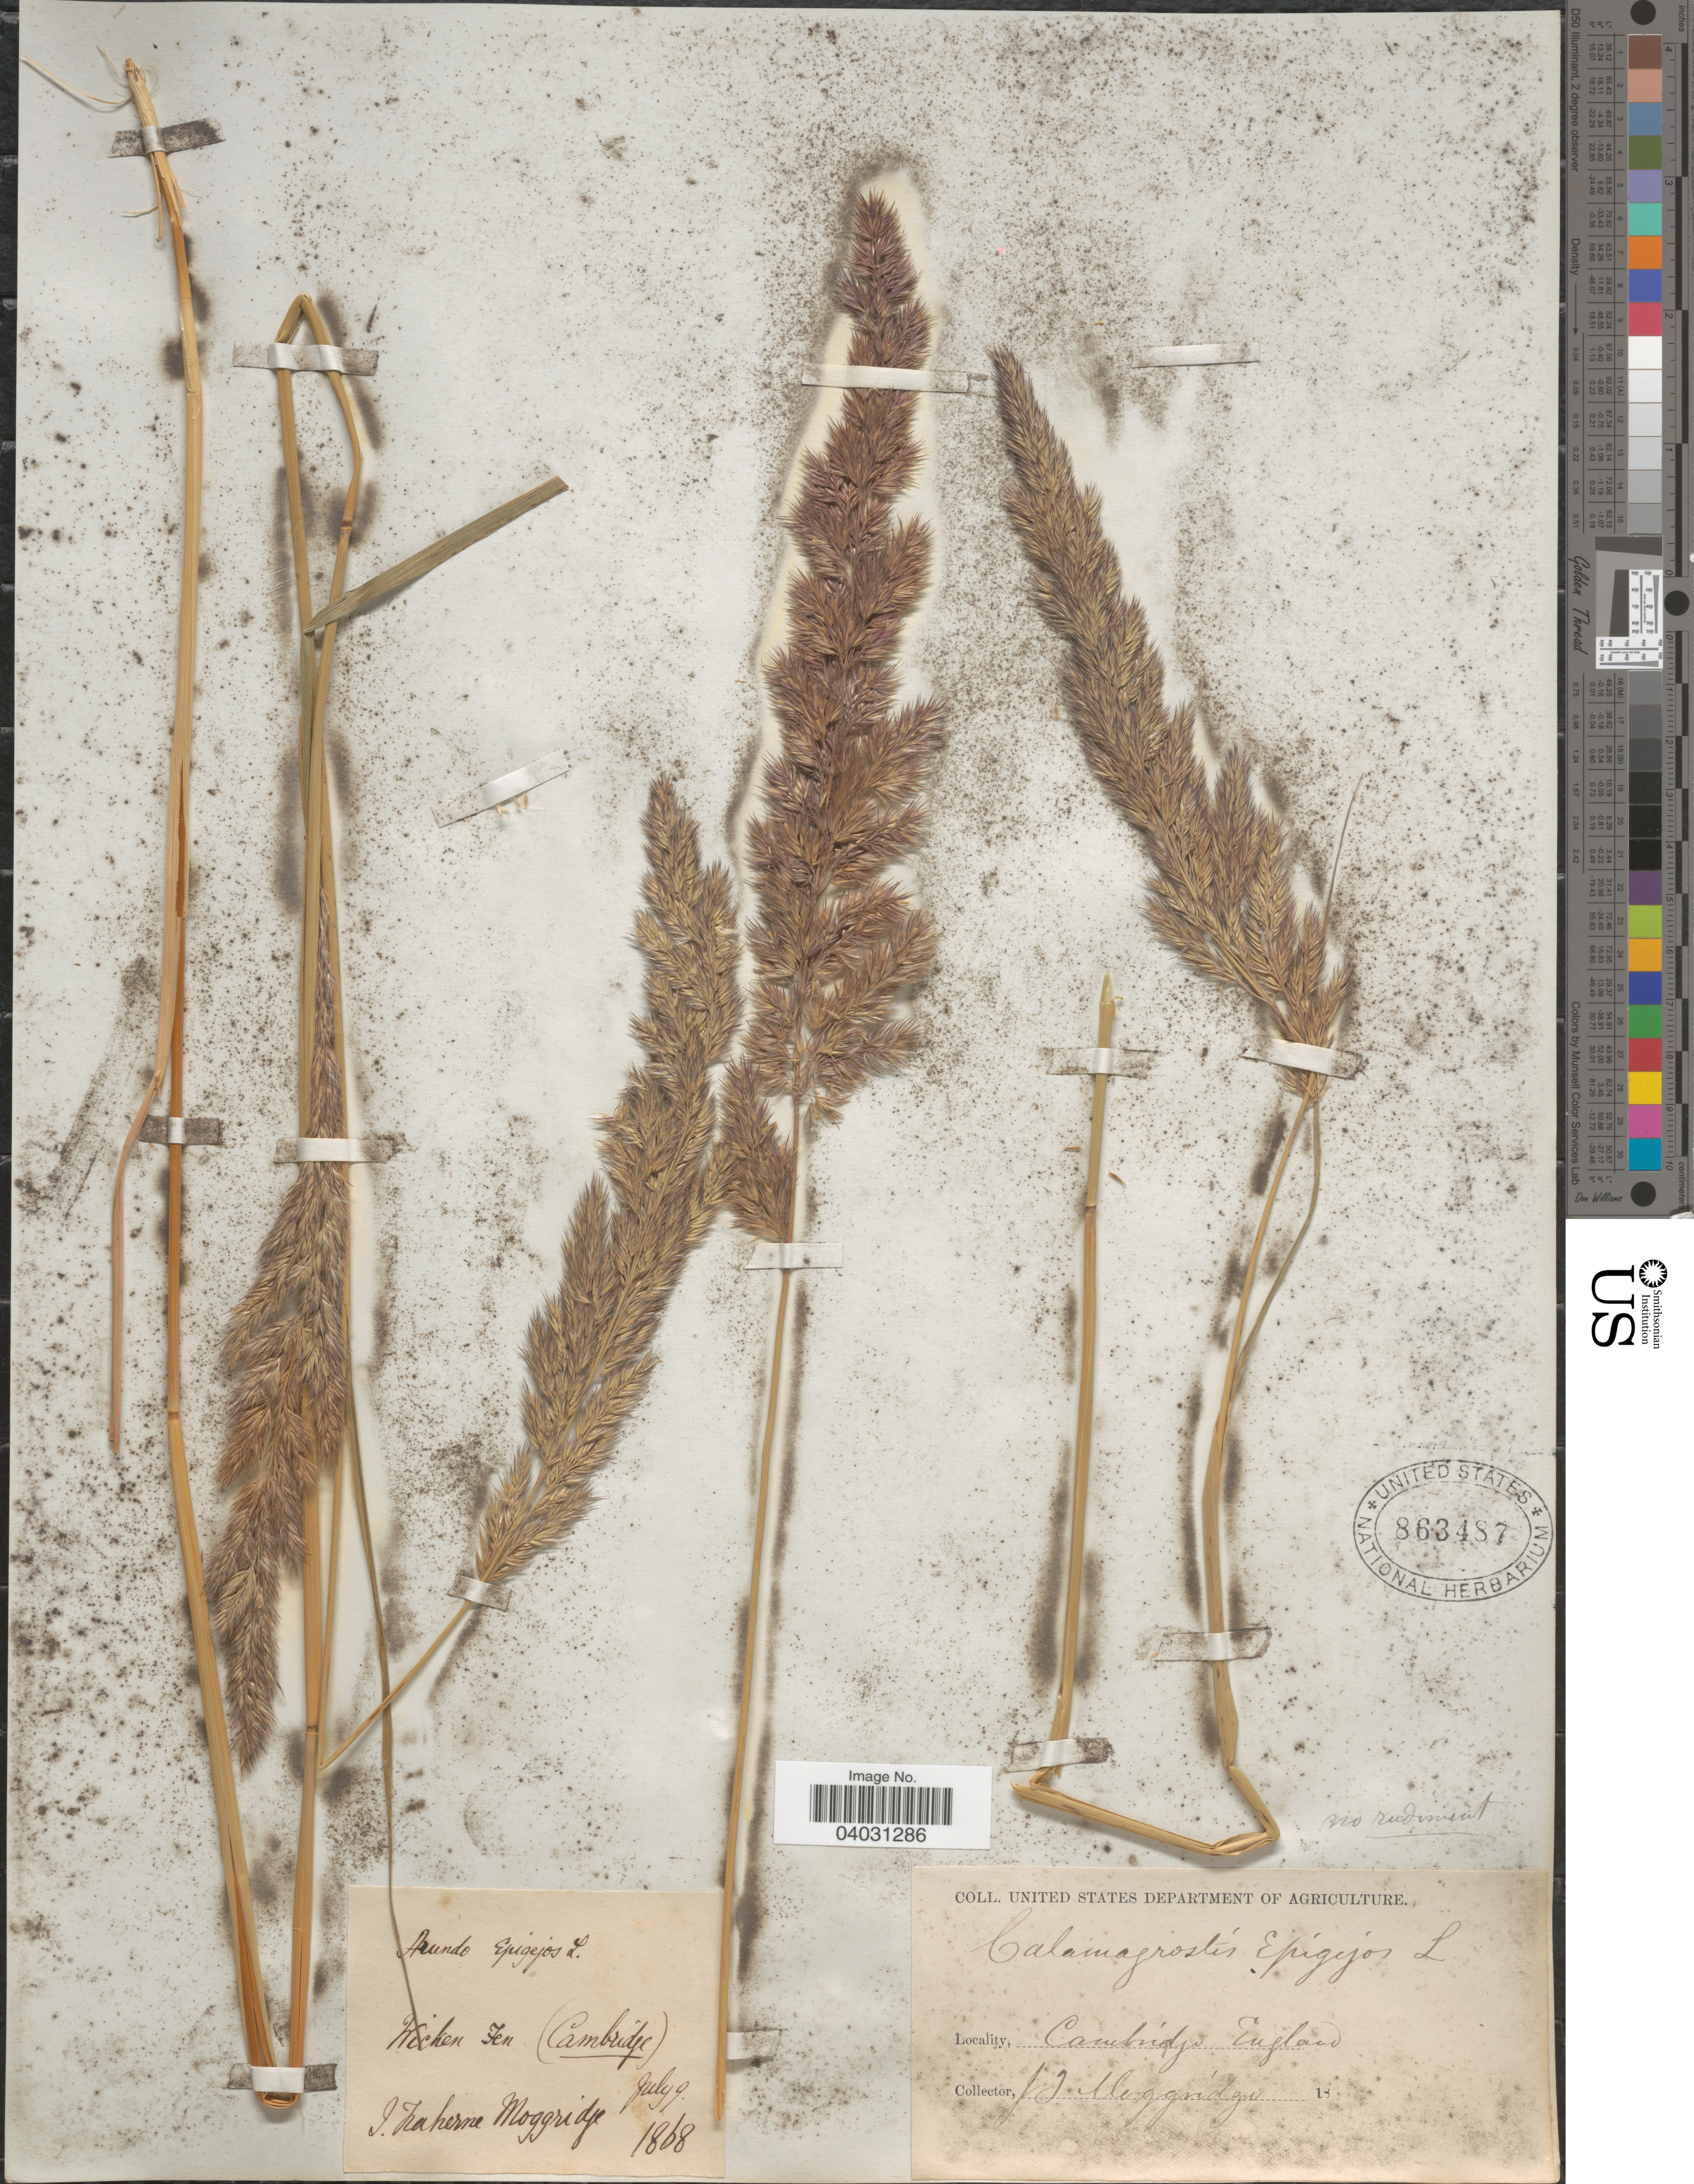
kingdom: Plantae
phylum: Tracheophyta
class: Liliopsida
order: Poales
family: Poaceae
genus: Calamagrostis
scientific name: Calamagrostis epigeios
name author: (L.) Roth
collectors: J. T. Moggridge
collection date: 1868-07-09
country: United Kingdom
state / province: England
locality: Wicken Fen (Cambridge).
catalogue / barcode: US 863487